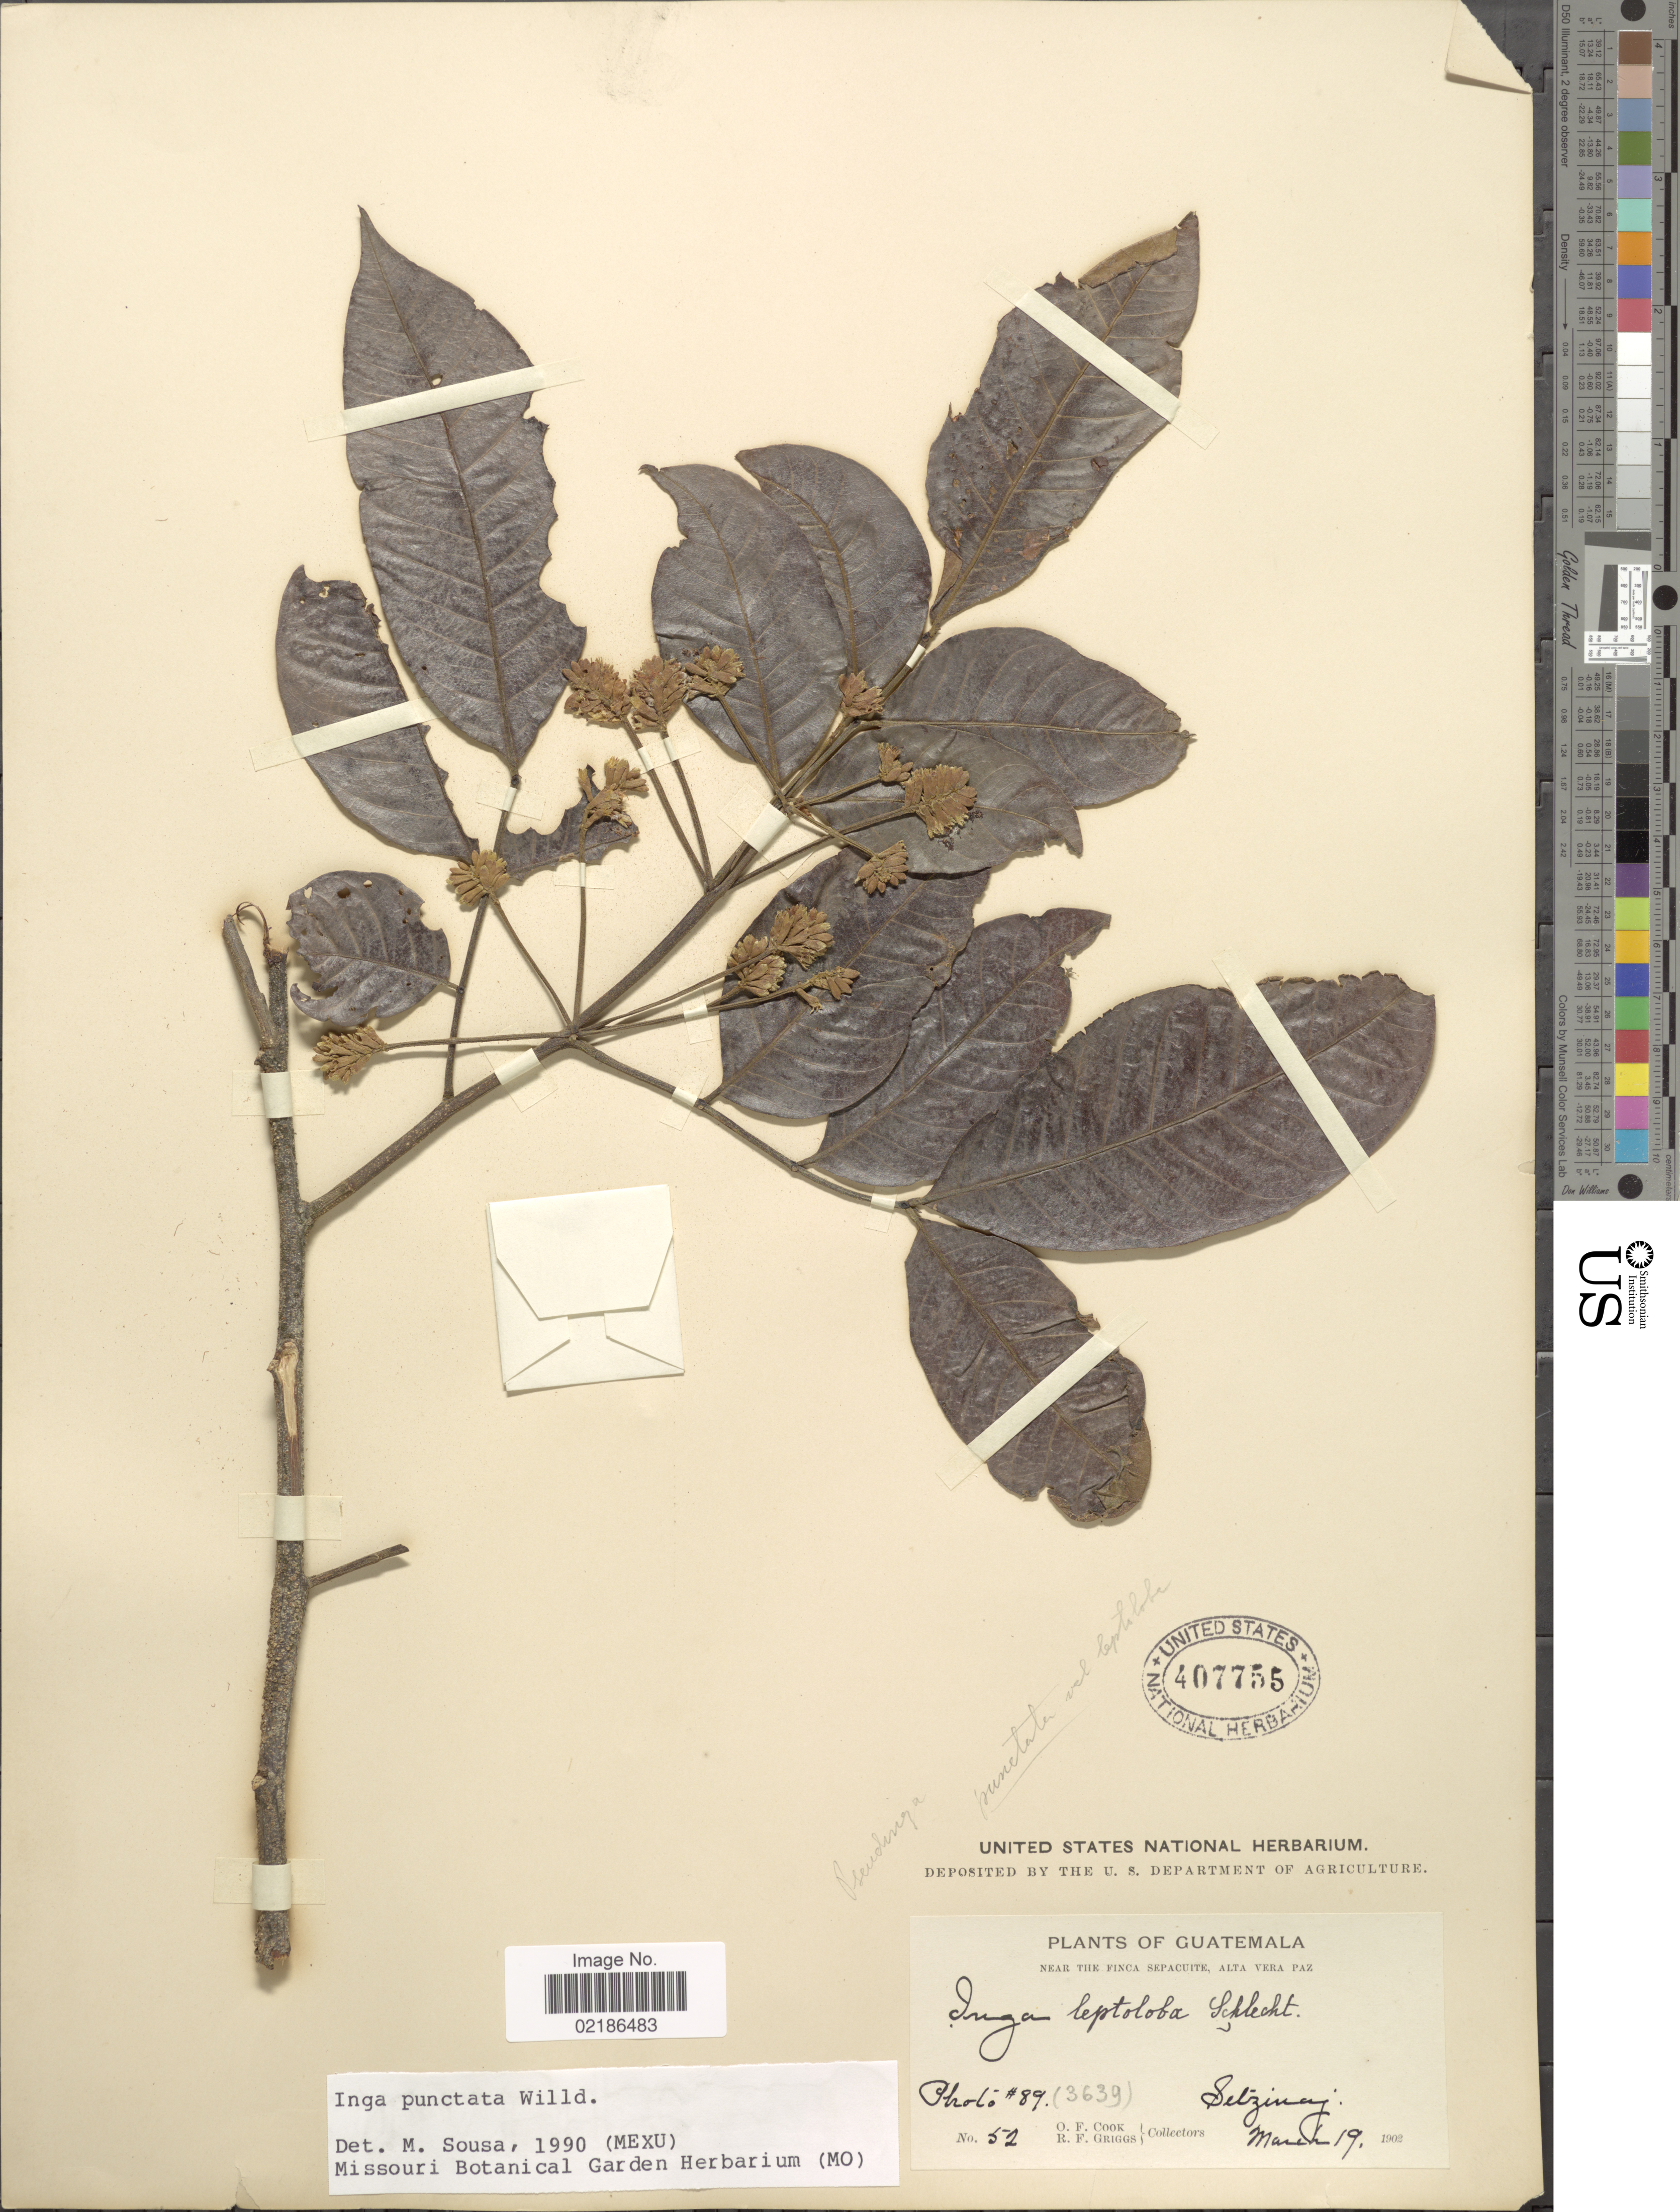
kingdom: Plantae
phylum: Tracheophyta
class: Magnoliopsida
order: Fabales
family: Fabaceae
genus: Inga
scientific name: Inga punctata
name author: Willd.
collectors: O. F. Cook & R. F. Griggs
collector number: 52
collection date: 1902-03-19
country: Guatemala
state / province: Alta Verapaz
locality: Near the Finca Sepacuite, Alta Vera Paz, Setzimaj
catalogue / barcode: US 407755